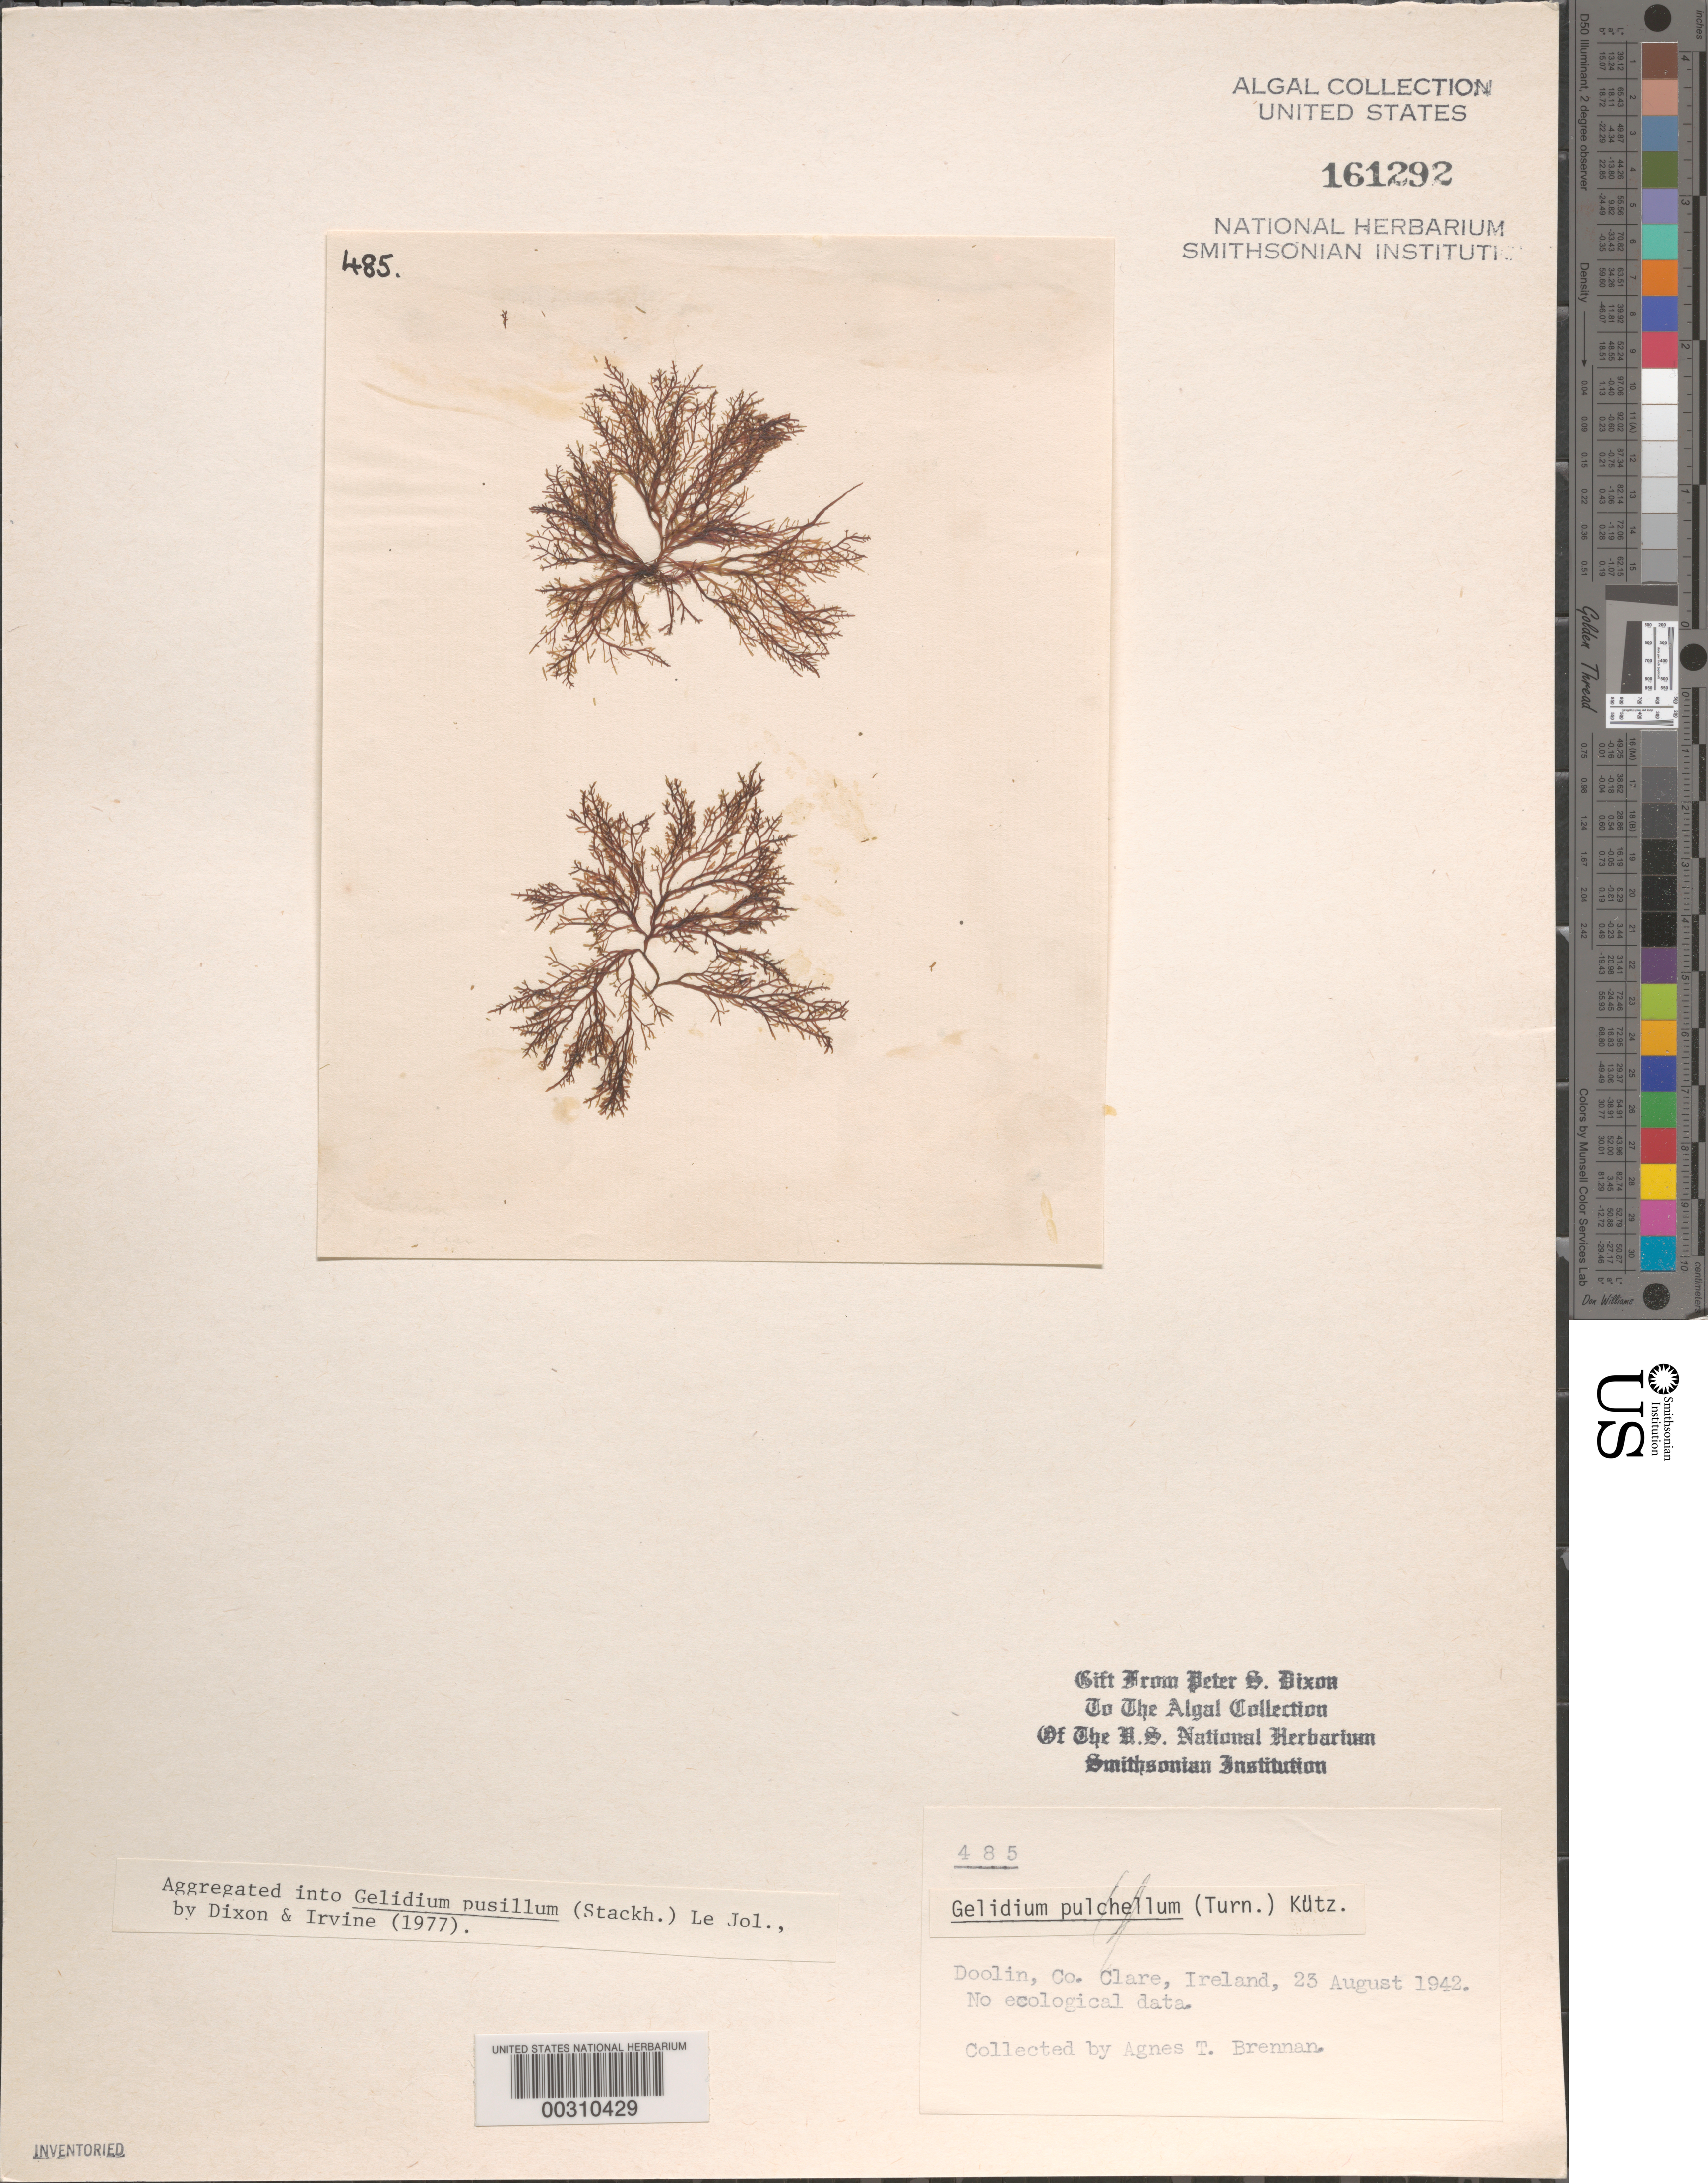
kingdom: Plantae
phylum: Rhodophyta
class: Florideophyceae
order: Gelidiales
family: Gelidiaceae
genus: Gelidium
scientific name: Gelidium pusillum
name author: (Stackh.) Le Jol.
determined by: Dixon, P. S.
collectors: A. Brennan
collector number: PSD 485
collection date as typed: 23 Aug 1942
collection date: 1942-08-23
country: Ireland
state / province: Munster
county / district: Clare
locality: Doolin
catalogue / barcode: US 161292